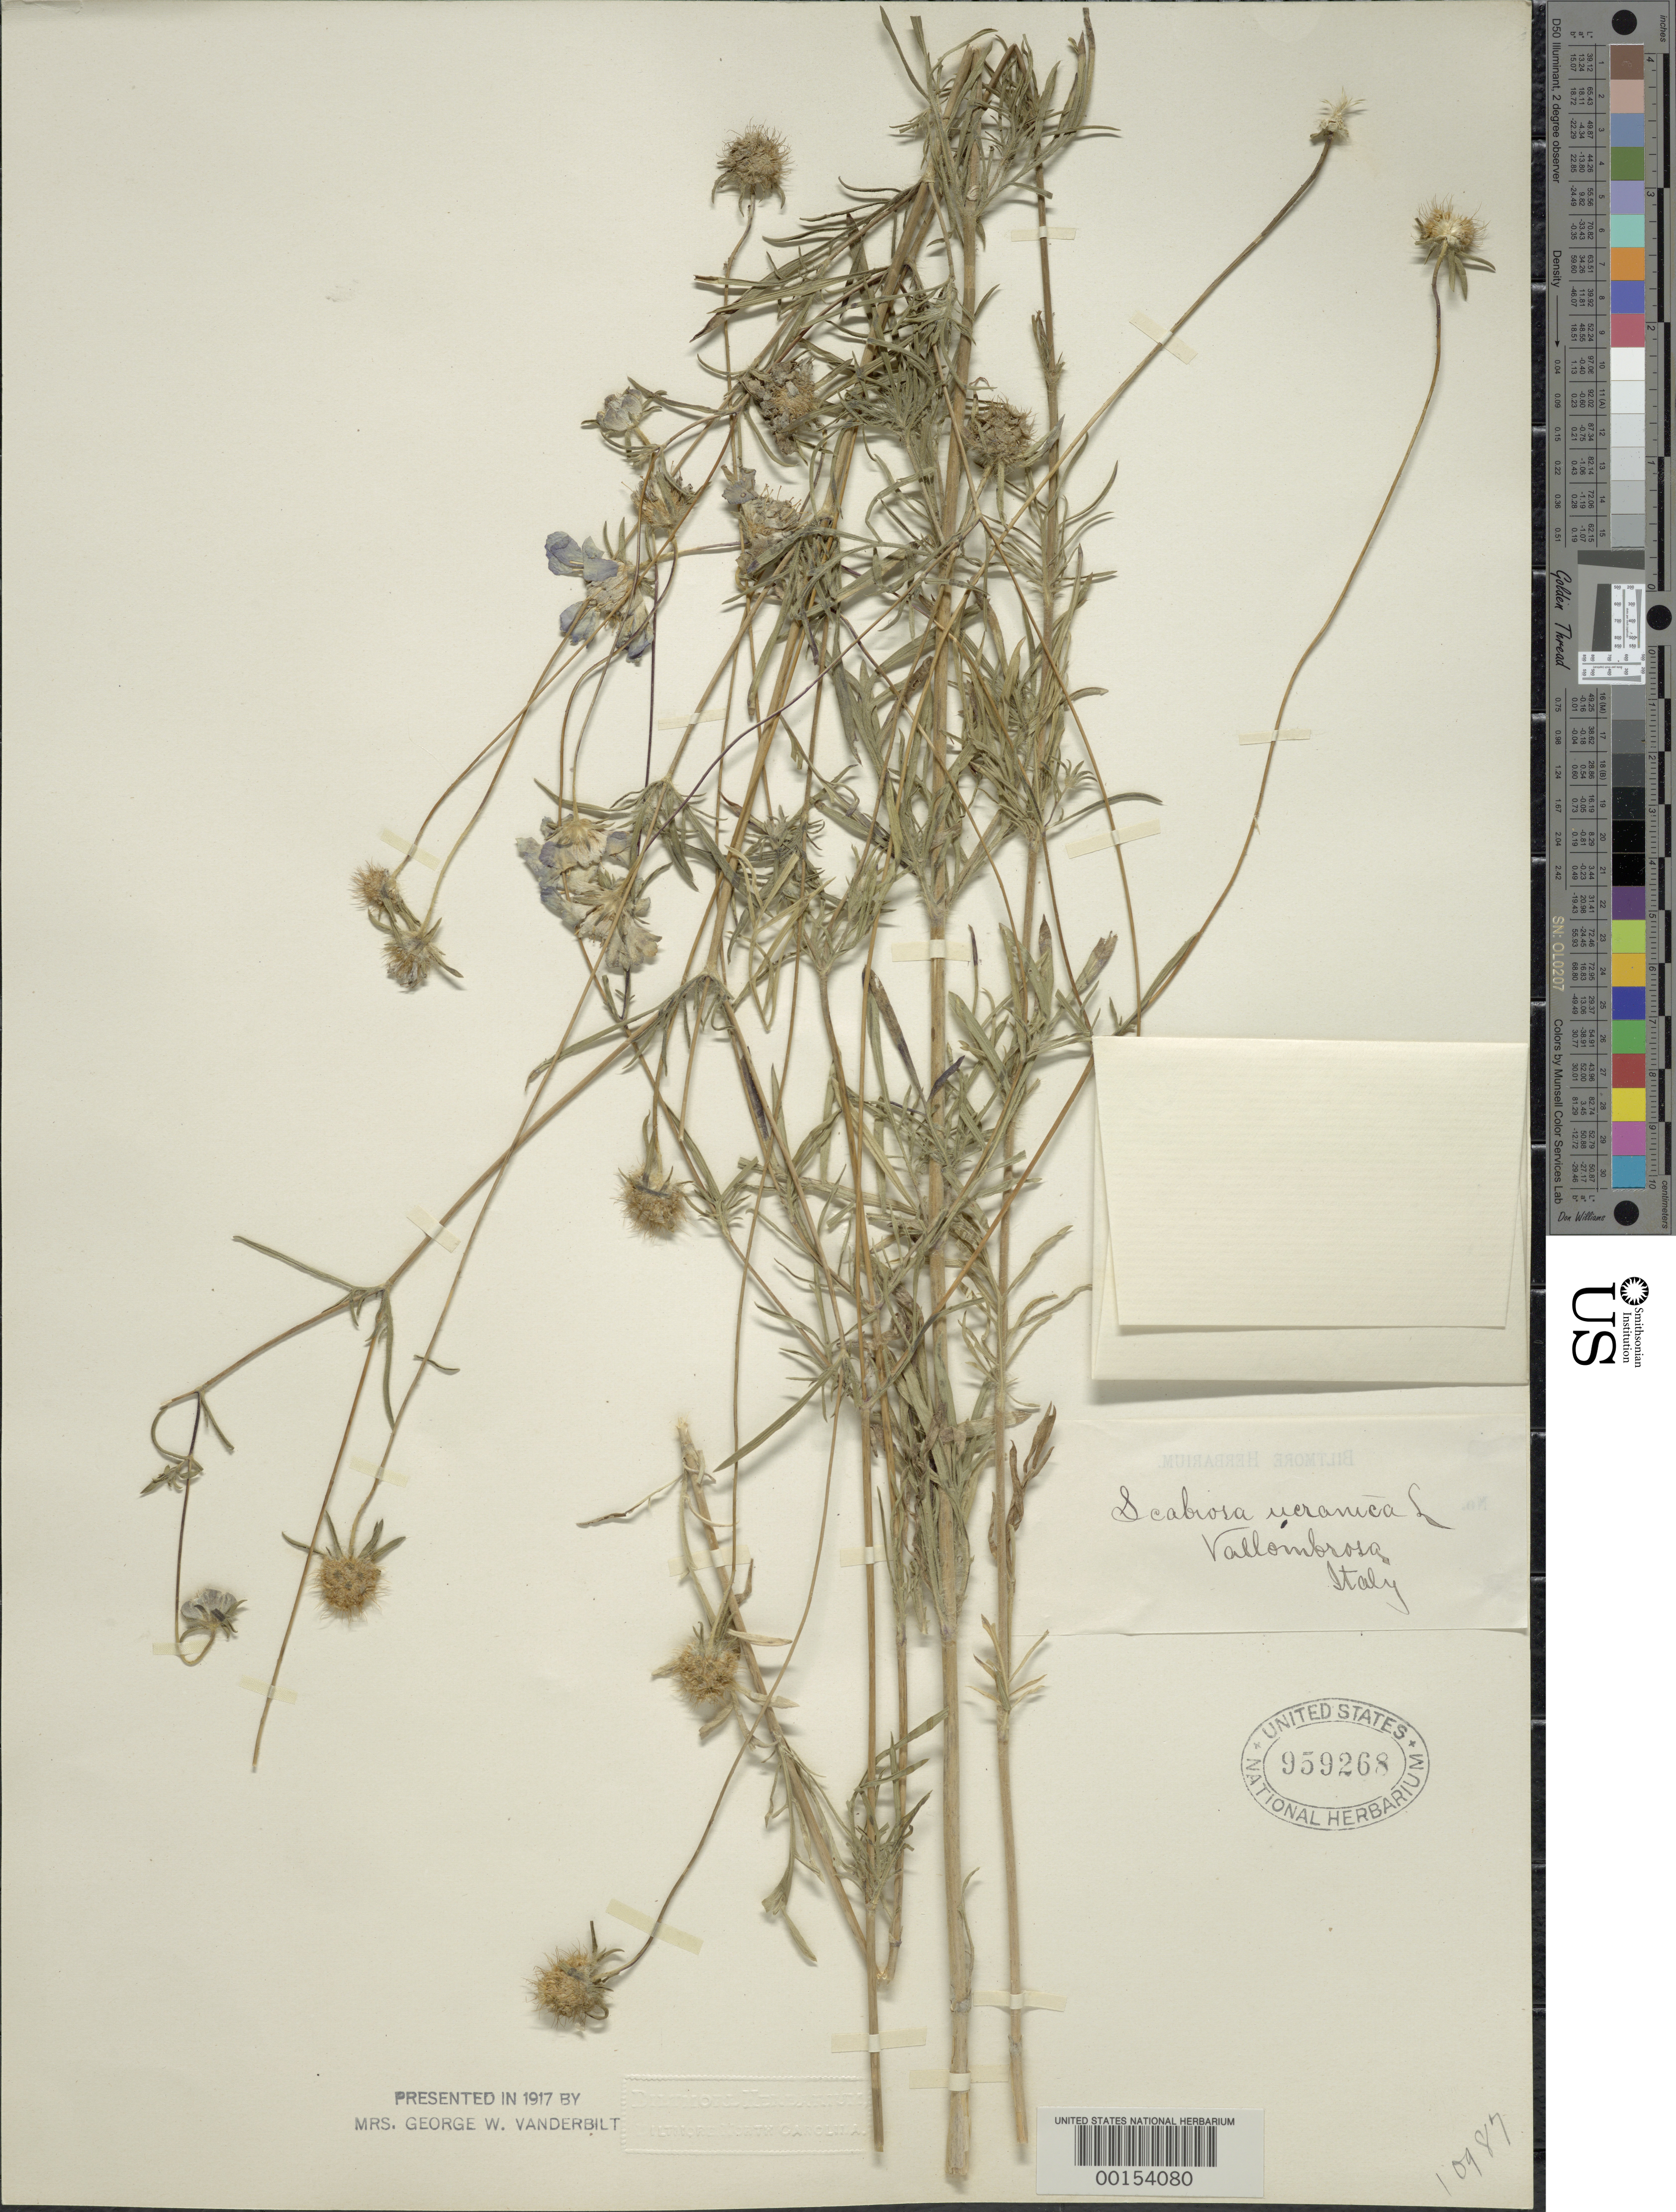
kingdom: Plantae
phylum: Tracheophyta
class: Magnoliopsida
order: Dipsacales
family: Caprifoliaceae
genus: Scabiosa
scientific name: Scabiosa ucranica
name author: L.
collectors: -- Wolf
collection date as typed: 24 Oct 1894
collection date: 1894-10-24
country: Italy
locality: Vallombrosa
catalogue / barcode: US 959268